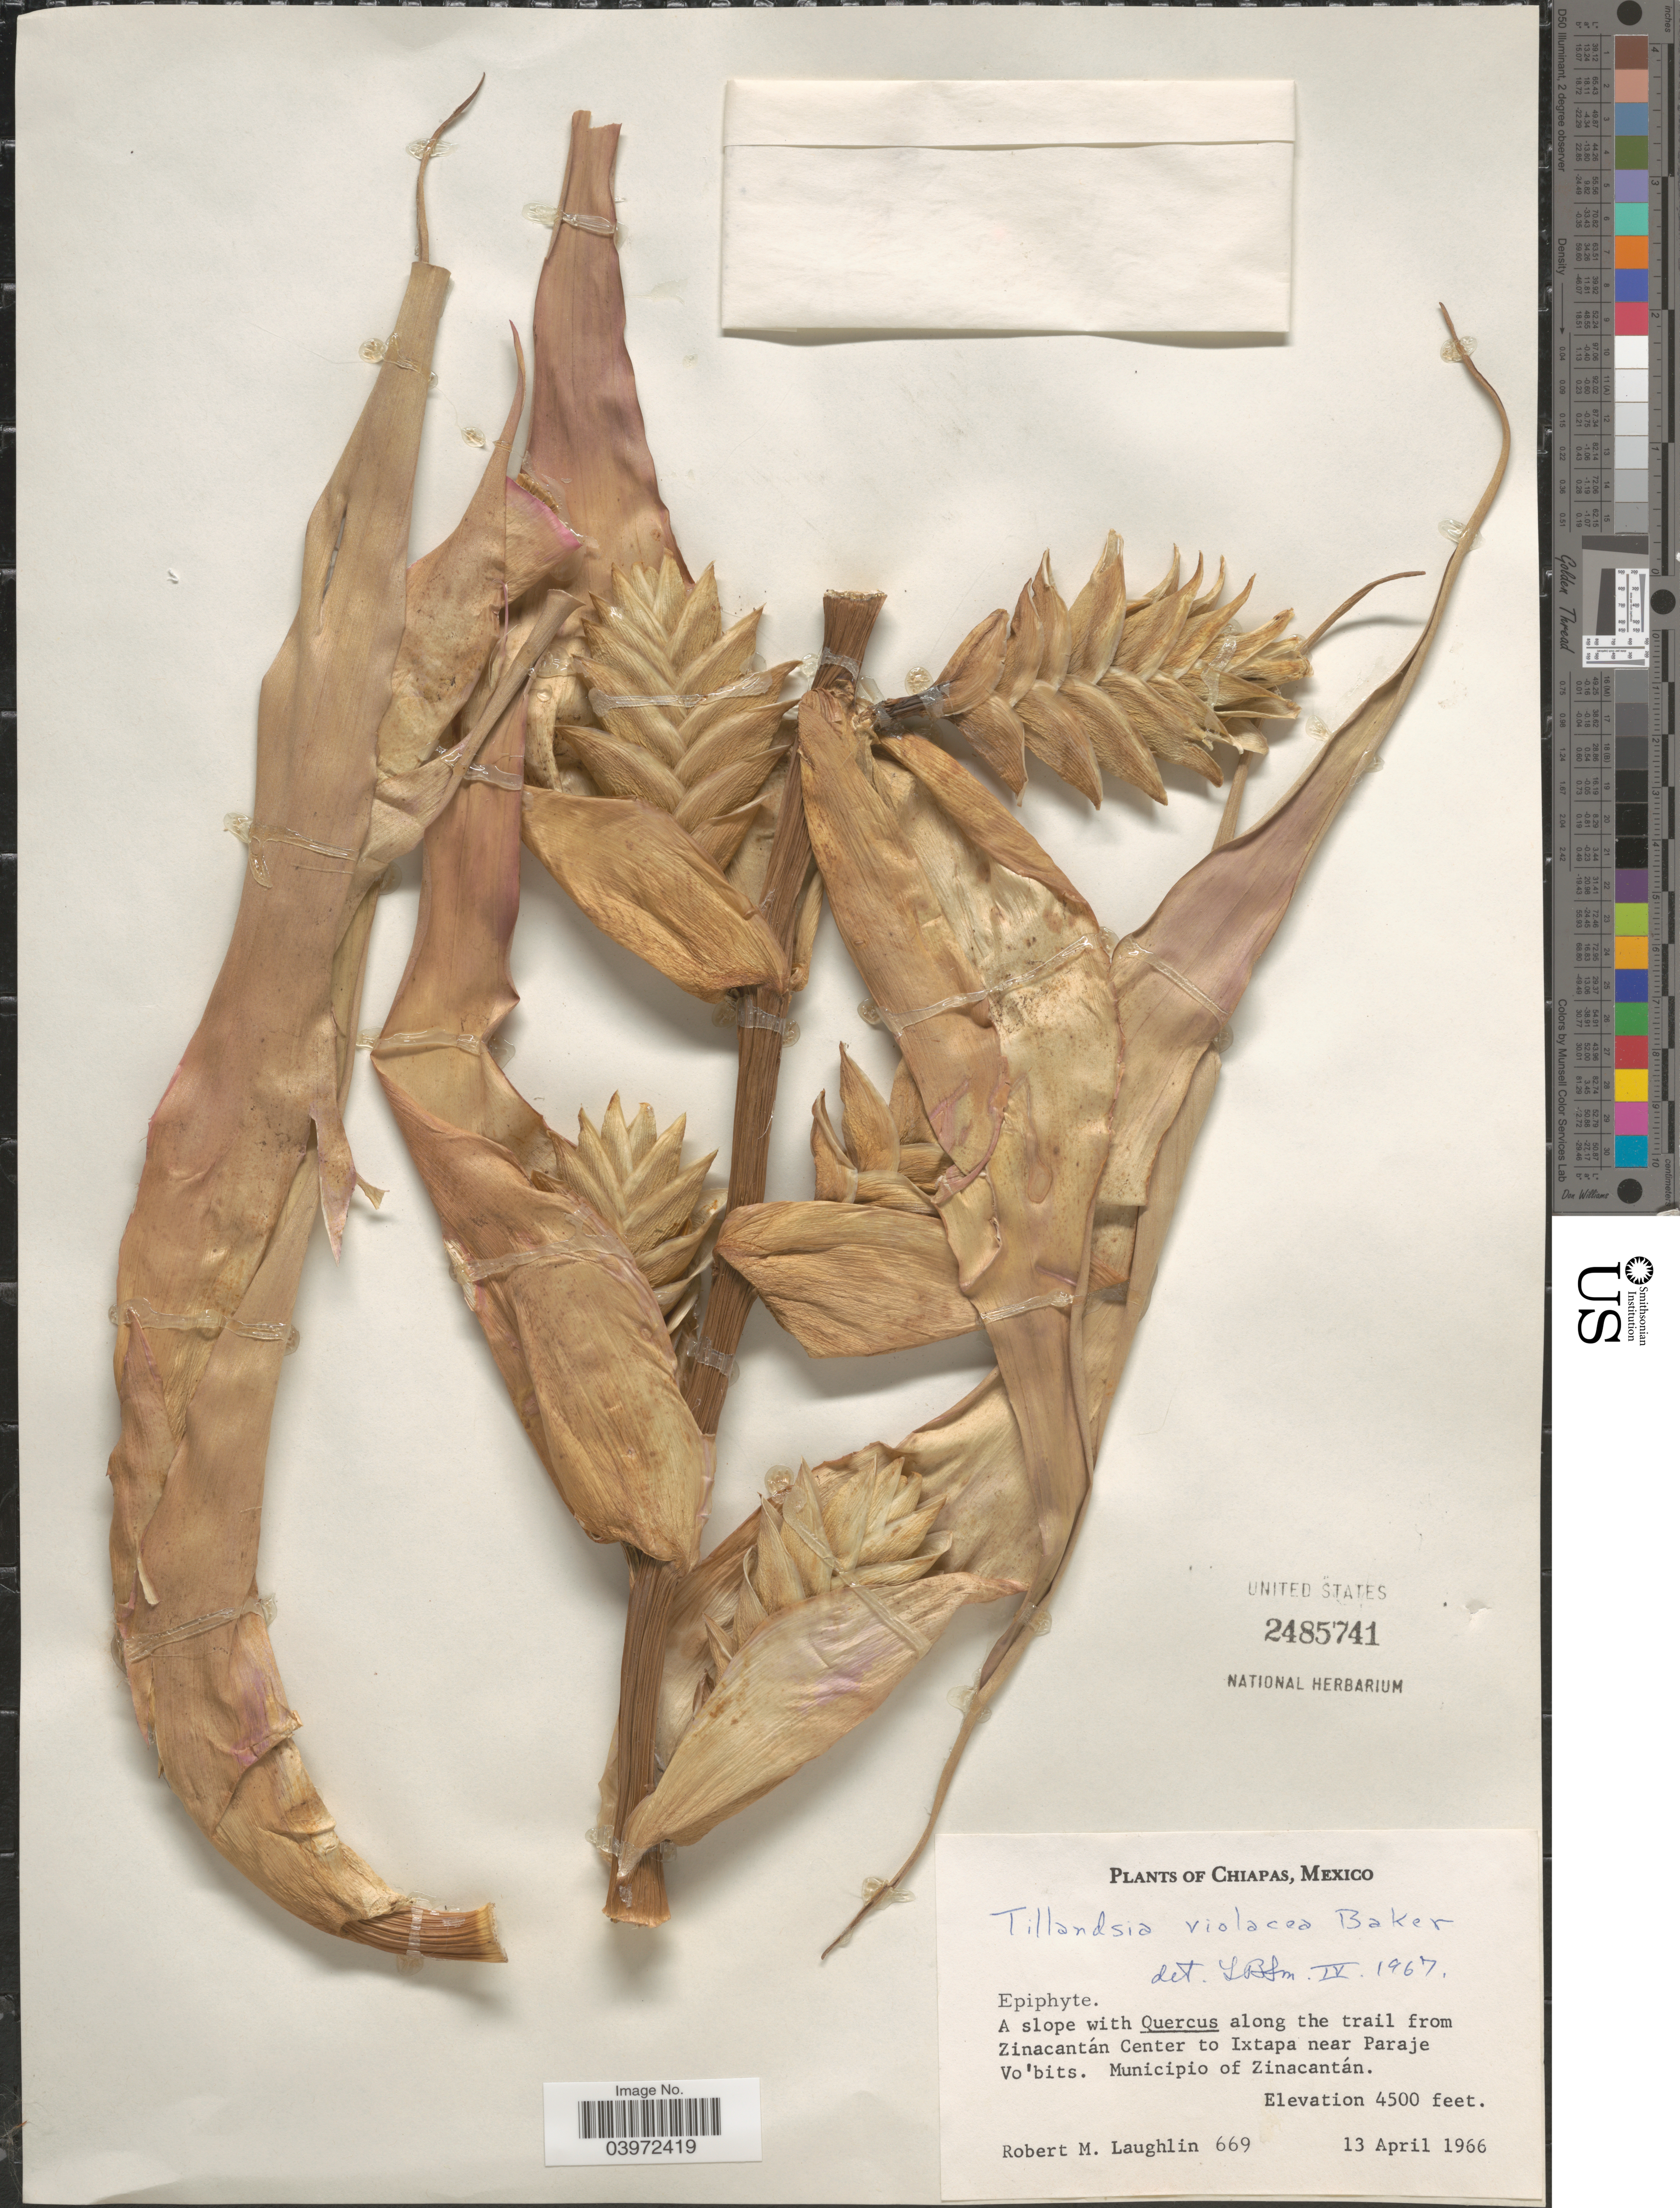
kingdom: Plantae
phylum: Tracheophyta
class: Liliopsida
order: Poales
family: Bromeliaceae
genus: Tillandsia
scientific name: Tillandsia violacea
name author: Klotzsch ex Beer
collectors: R. M. Laughlin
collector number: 669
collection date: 1966-04-13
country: Mexico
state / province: Chiapas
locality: A slope with Quercus along the trail from Zinacantán Center to Ixtapa near Paraje Vo'bits. Municipio of Zinacantán.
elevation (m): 1372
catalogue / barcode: US 2485741